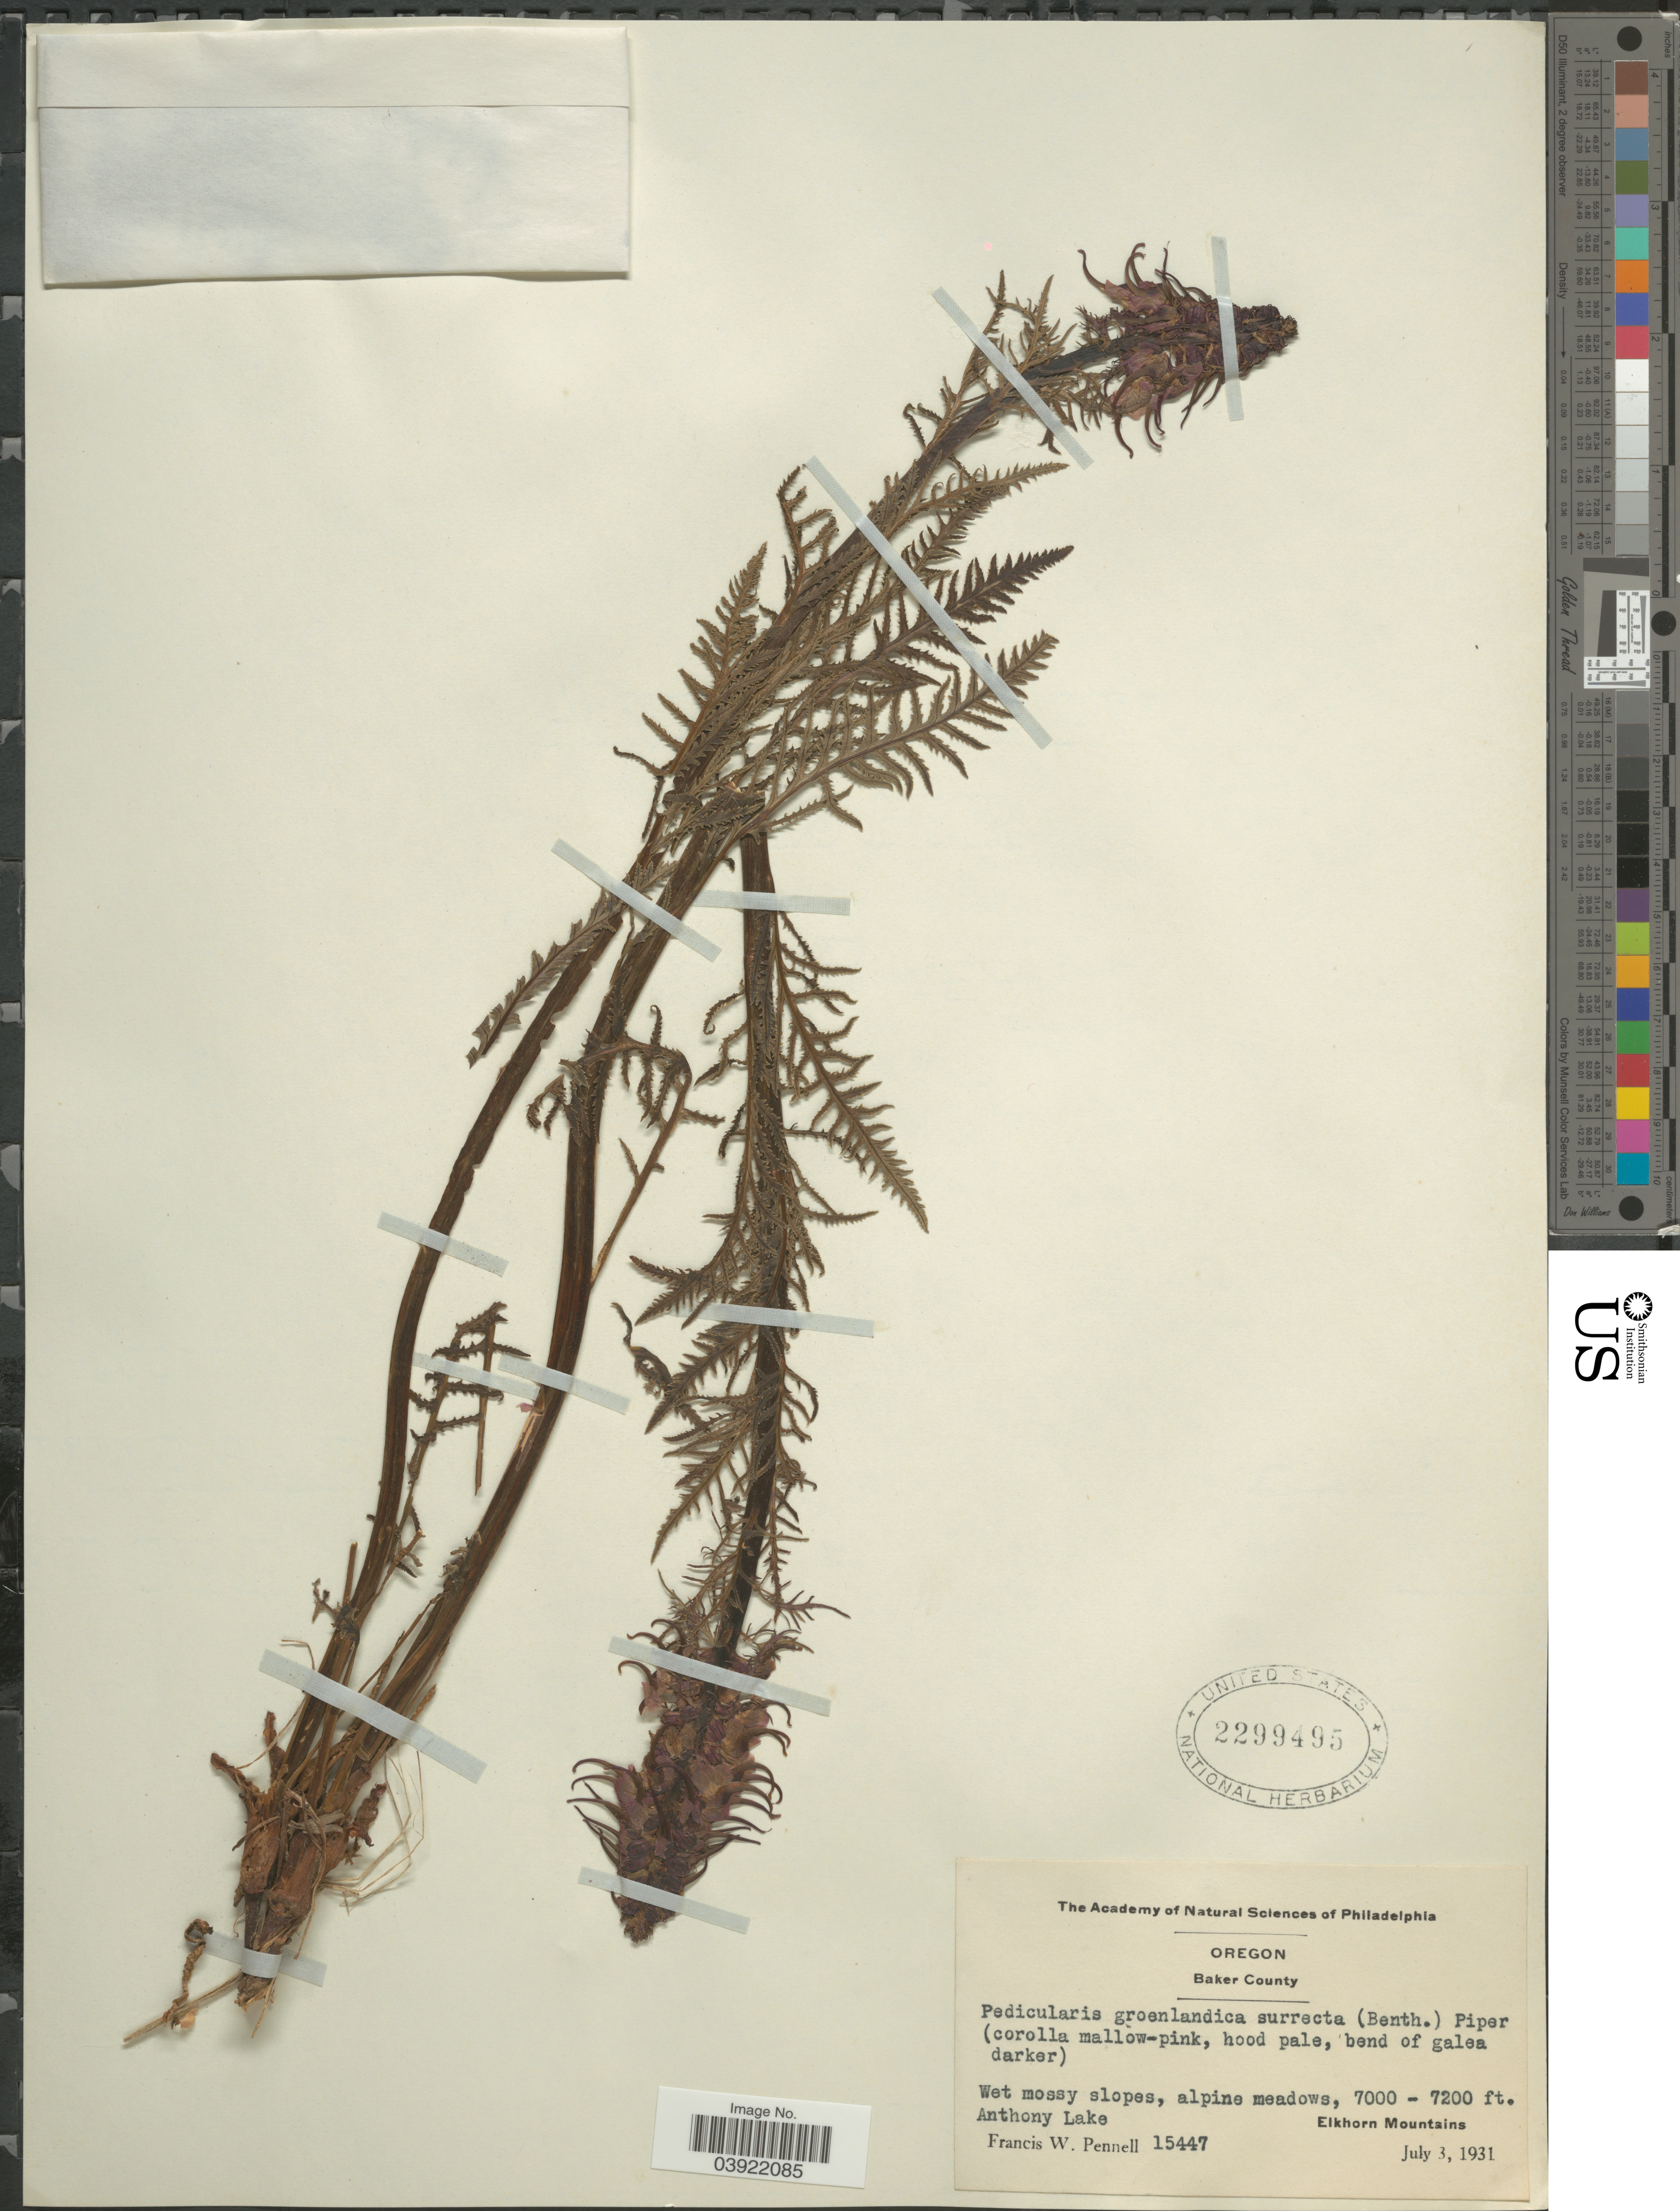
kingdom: Plantae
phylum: Tracheophyta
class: Magnoliopsida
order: Lamiales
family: Orobanchaceae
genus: Pedicularis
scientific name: Pedicularis groenlandica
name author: Retz.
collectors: F. W. Pennell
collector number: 15447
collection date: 1931-07-03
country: United States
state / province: Oregon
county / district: Baker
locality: Anthony LakeElkhorn Mountains.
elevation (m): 2134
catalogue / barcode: US 2299495